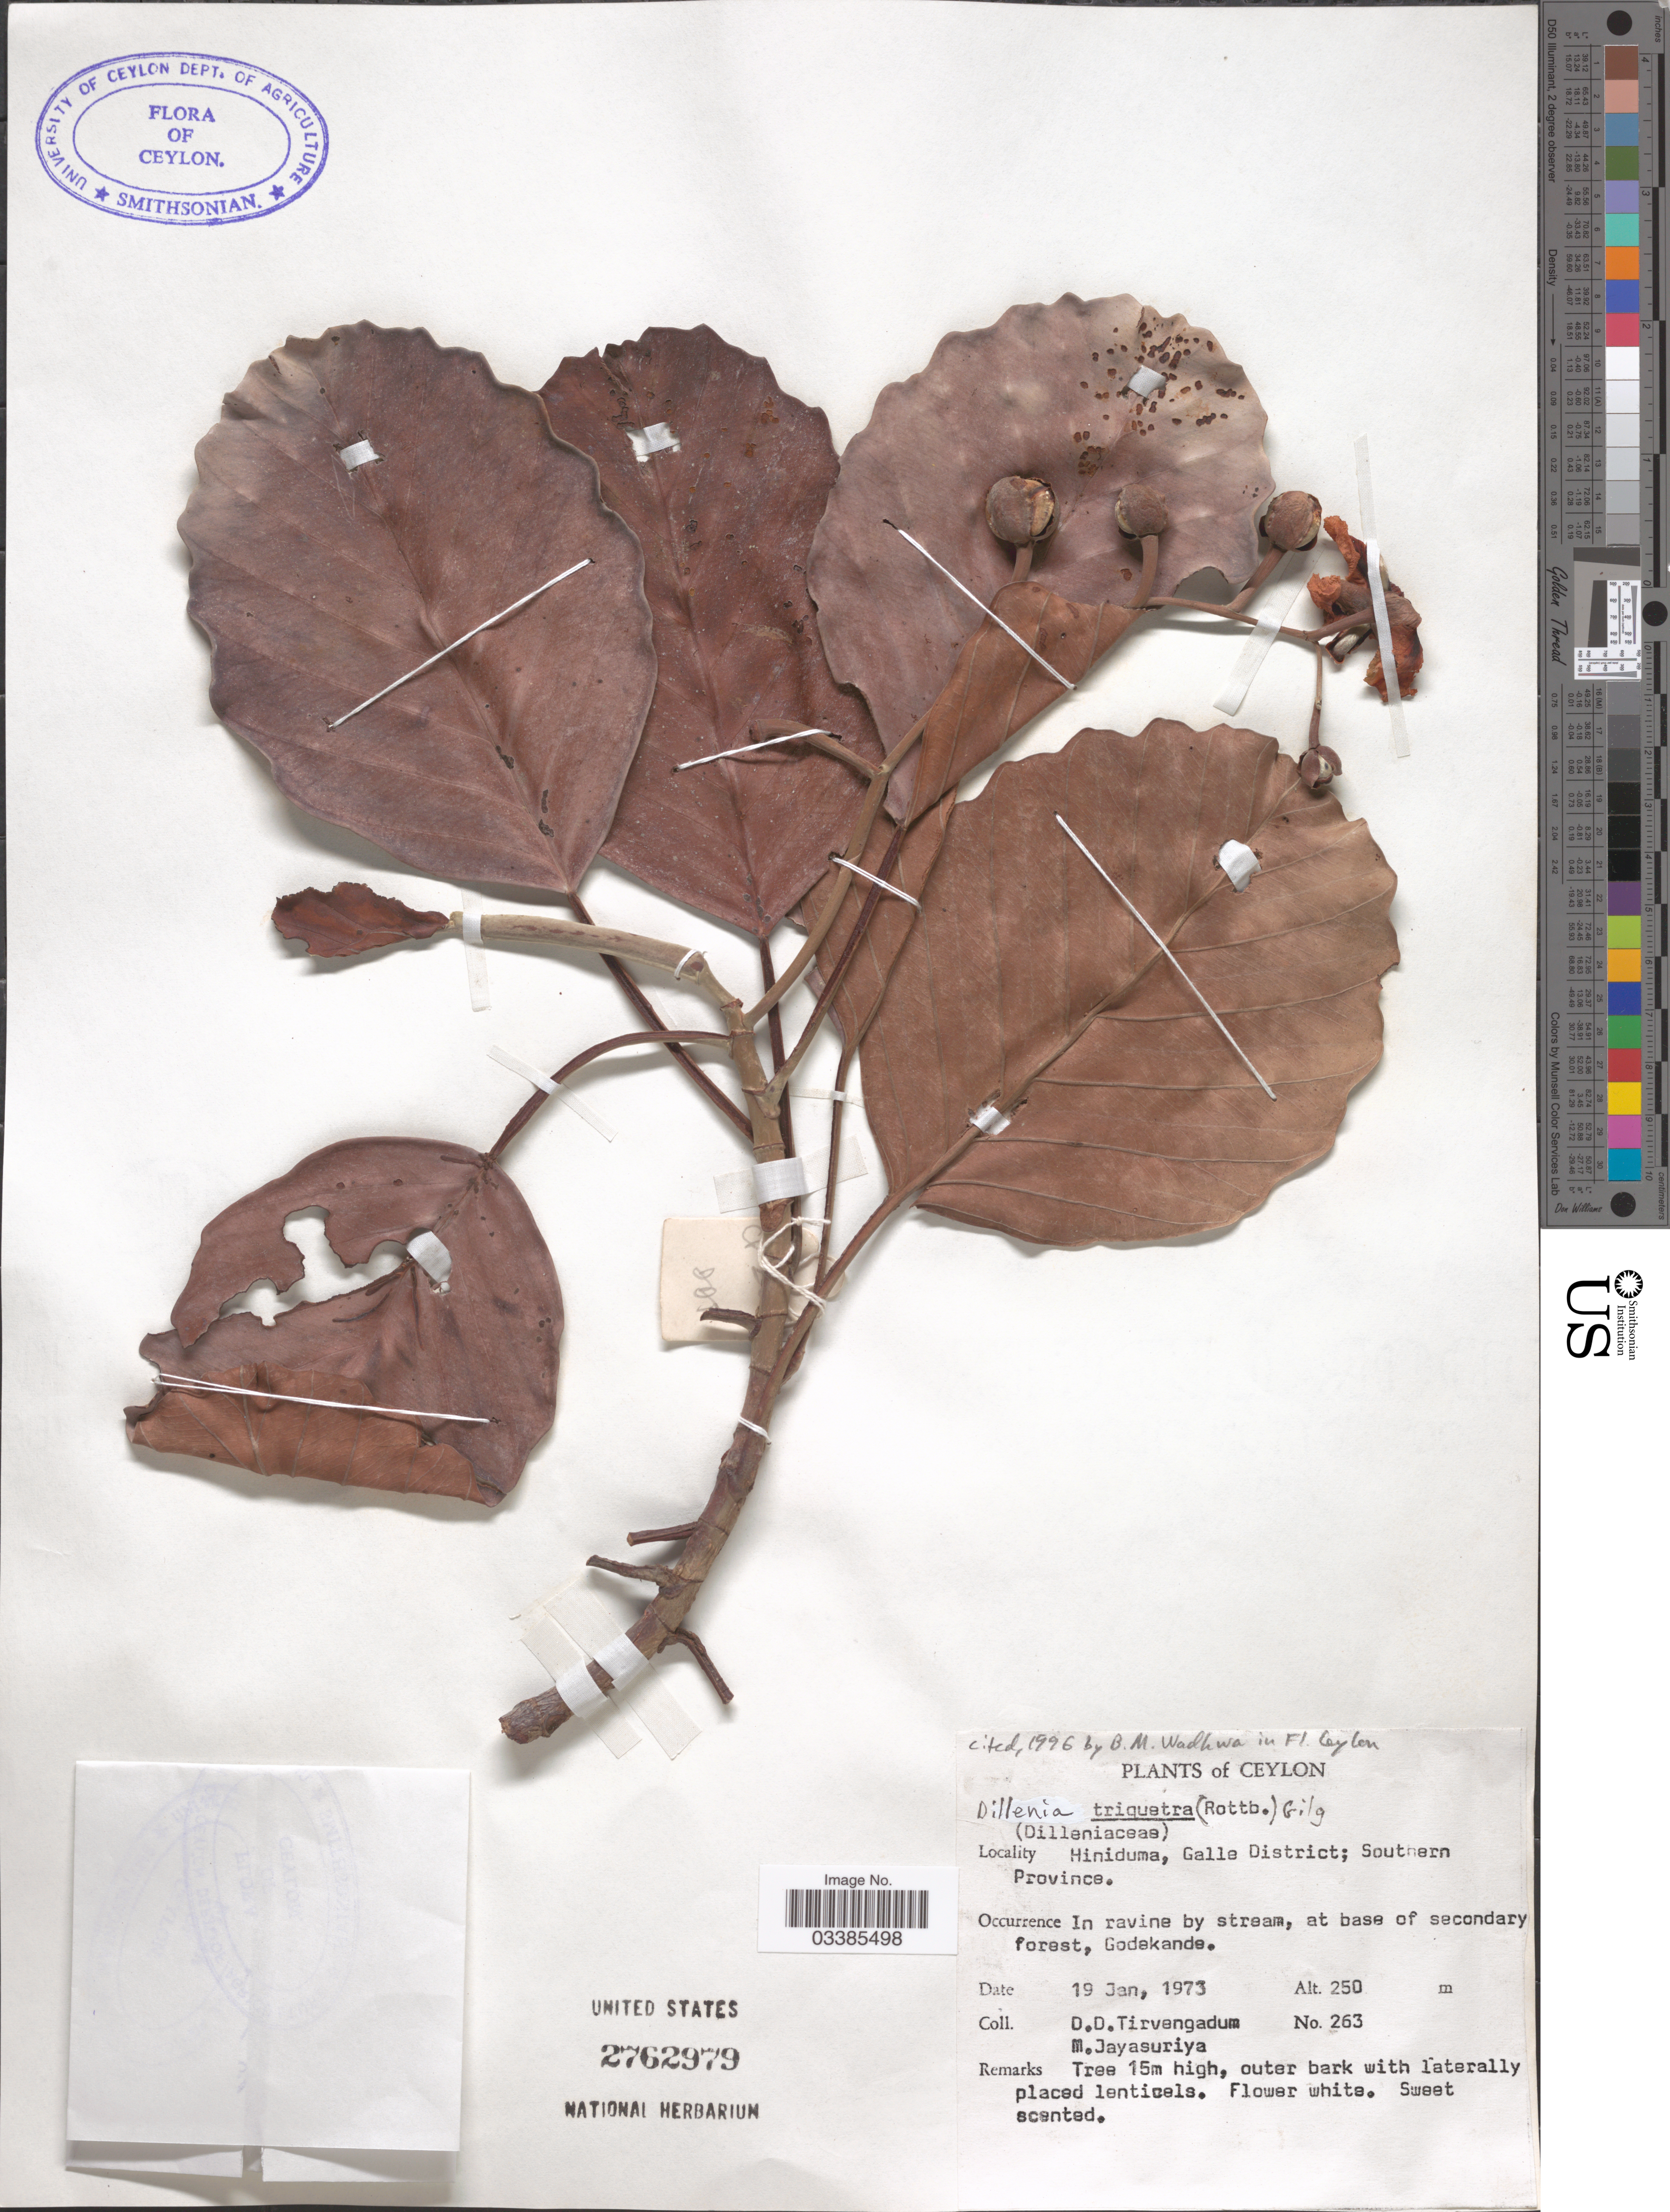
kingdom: Plantae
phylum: Tracheophyta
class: Magnoliopsida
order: Dilleniales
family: Dilleniaceae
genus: Dillenia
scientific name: Dillenia triquetra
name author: (Rottb.) Gilg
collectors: D. Tirvengadum & M. Jayasuriya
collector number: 263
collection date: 1973-01-19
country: Sri Lanka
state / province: Southern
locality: Ceylon. Hiniduma, Galle District. In ravine by stream, at base of secondary forest, Godakande.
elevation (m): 250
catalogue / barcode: US 2762979